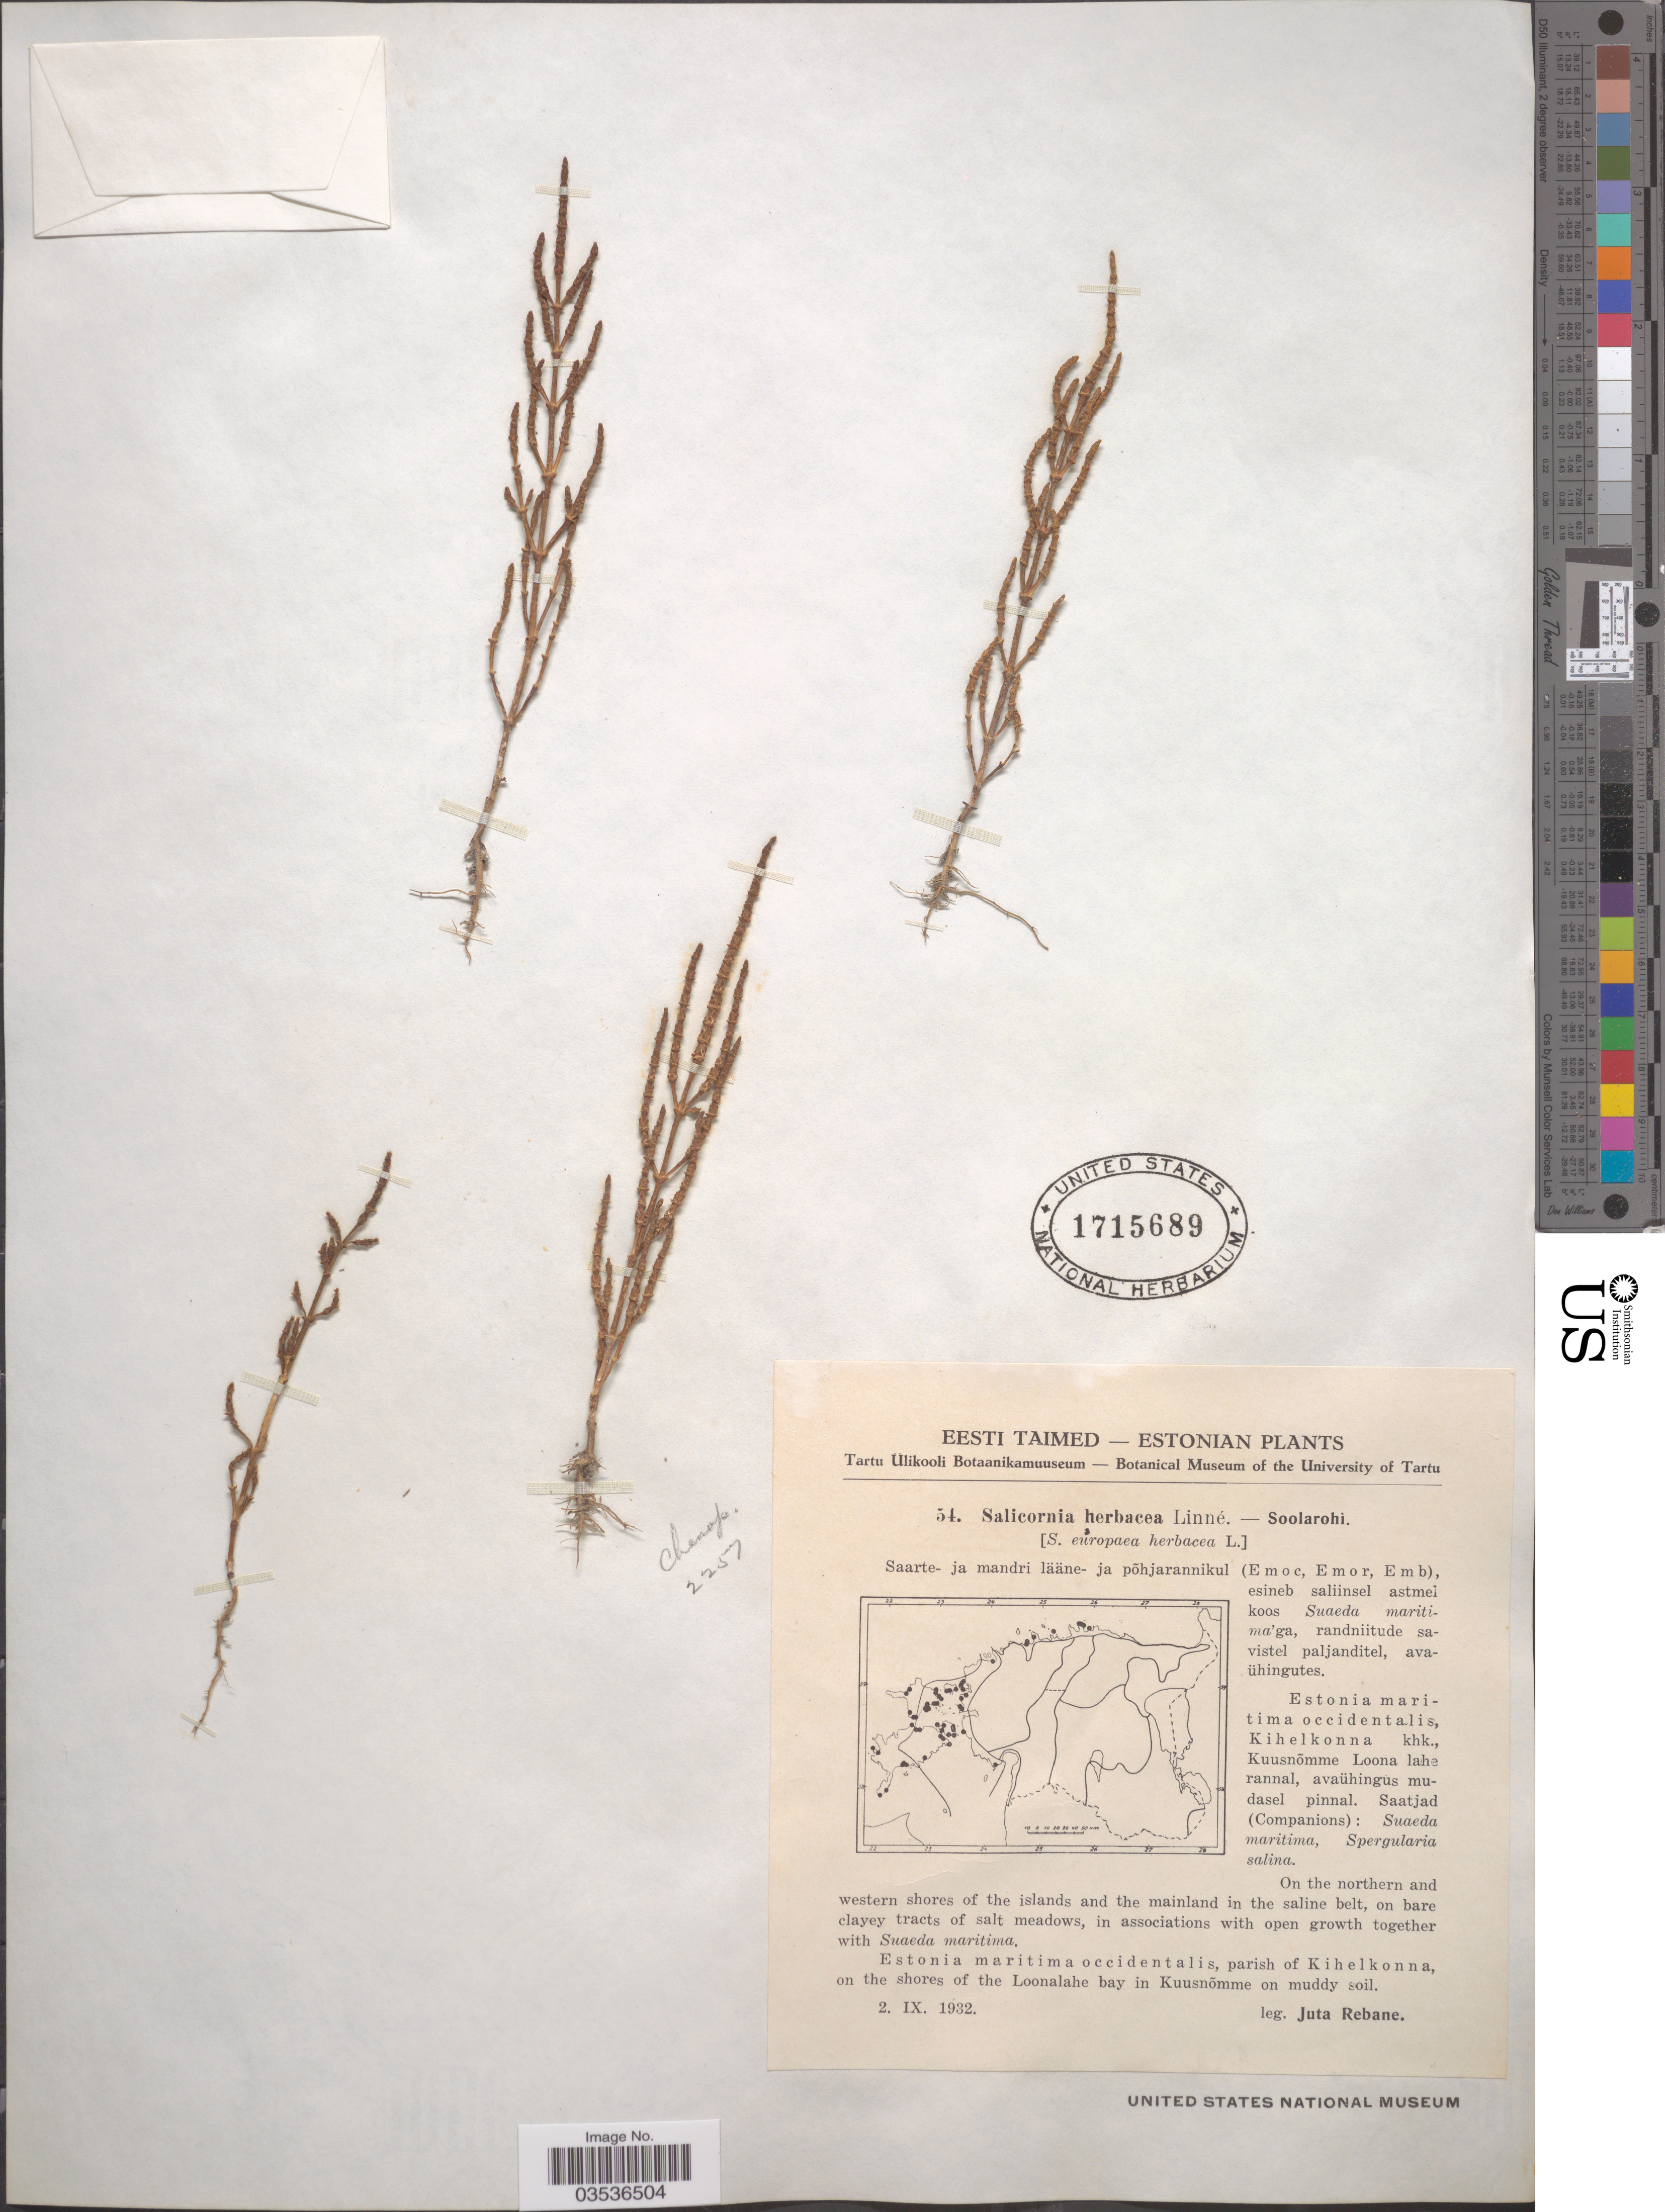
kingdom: Plantae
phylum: Tracheophyta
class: Magnoliopsida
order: Caryophyllales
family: Amaranthaceae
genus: Salicornia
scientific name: Salicornia herbacea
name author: L.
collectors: J. Rebane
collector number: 54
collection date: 1932-09-02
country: Estonia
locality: Estonia maritima occidentalis, parish of Kihelkonna, on the shores of the Loonalahe bay in Kuusnõmme.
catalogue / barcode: US 1715689